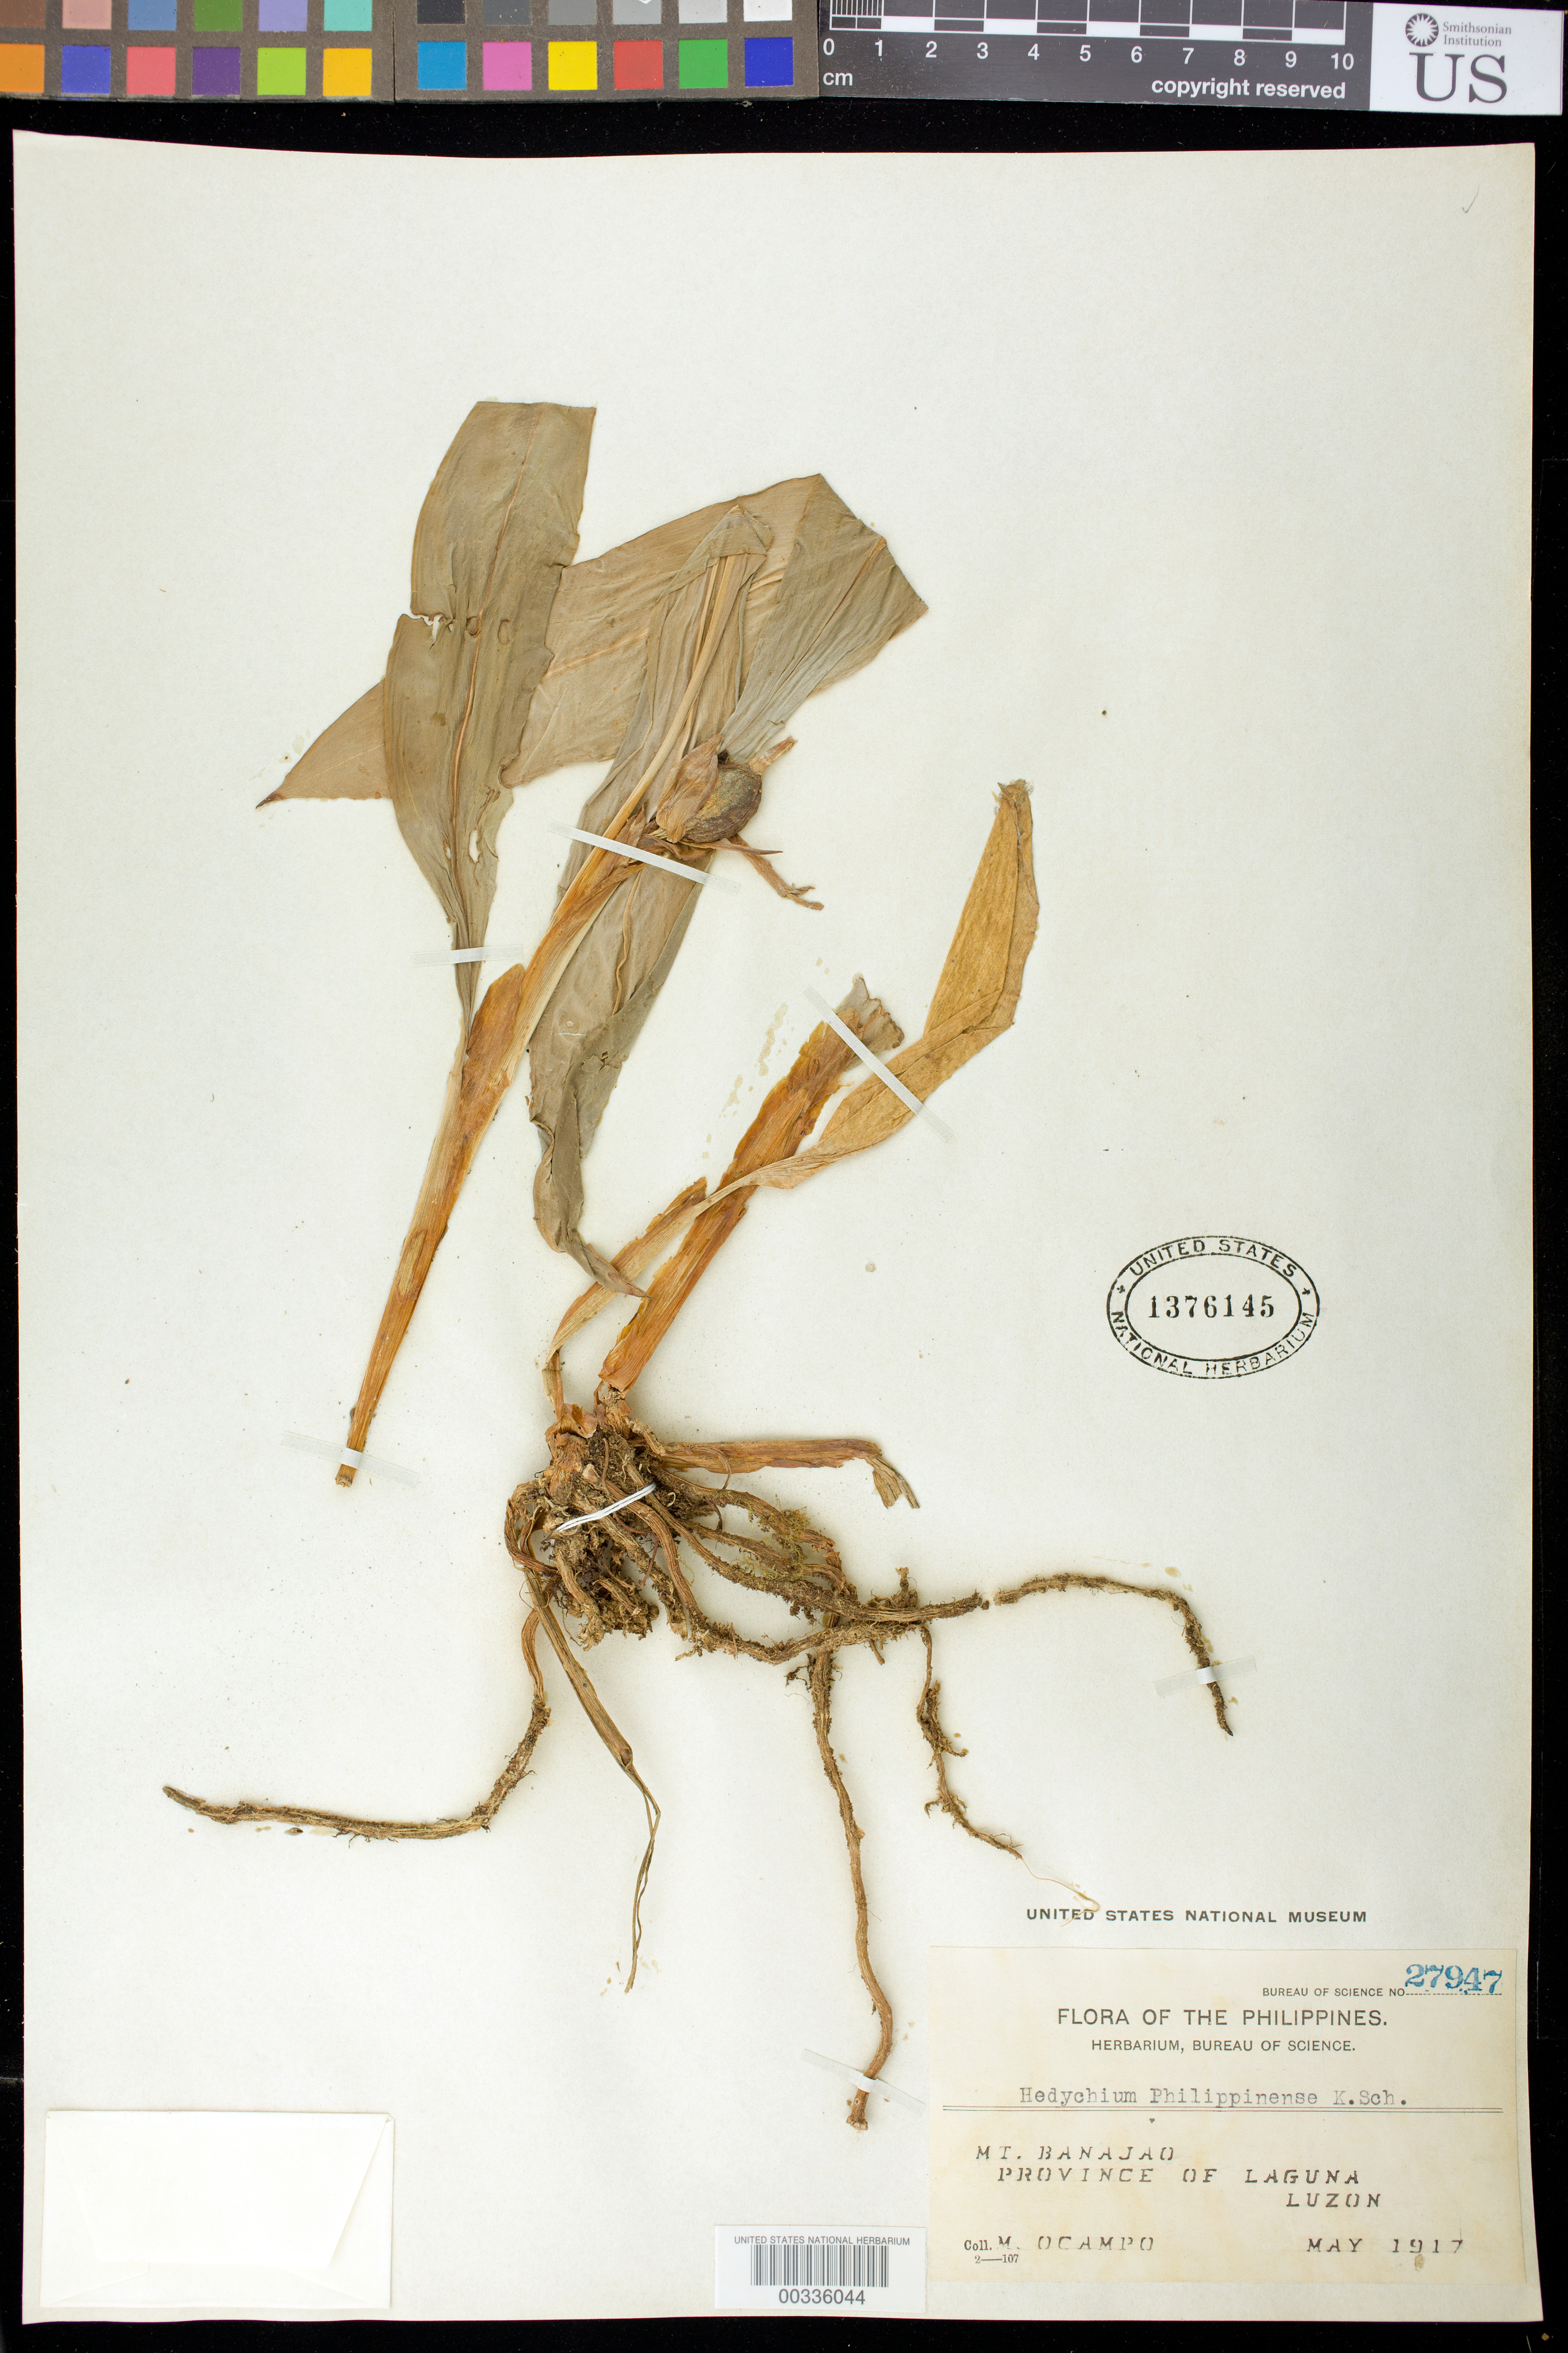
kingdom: Plantae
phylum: Tracheophyta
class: Liliopsida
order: Zingiberales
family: Zingiberaceae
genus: Hedychium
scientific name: Hedychium philippinense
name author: K. Schum.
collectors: M. Ocampo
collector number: Bur. Sci. 27947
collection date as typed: May 1917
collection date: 1917-05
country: Philippines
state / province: Calabarzon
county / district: Laguna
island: Luzon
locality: Mt banajao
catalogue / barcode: US 1376145